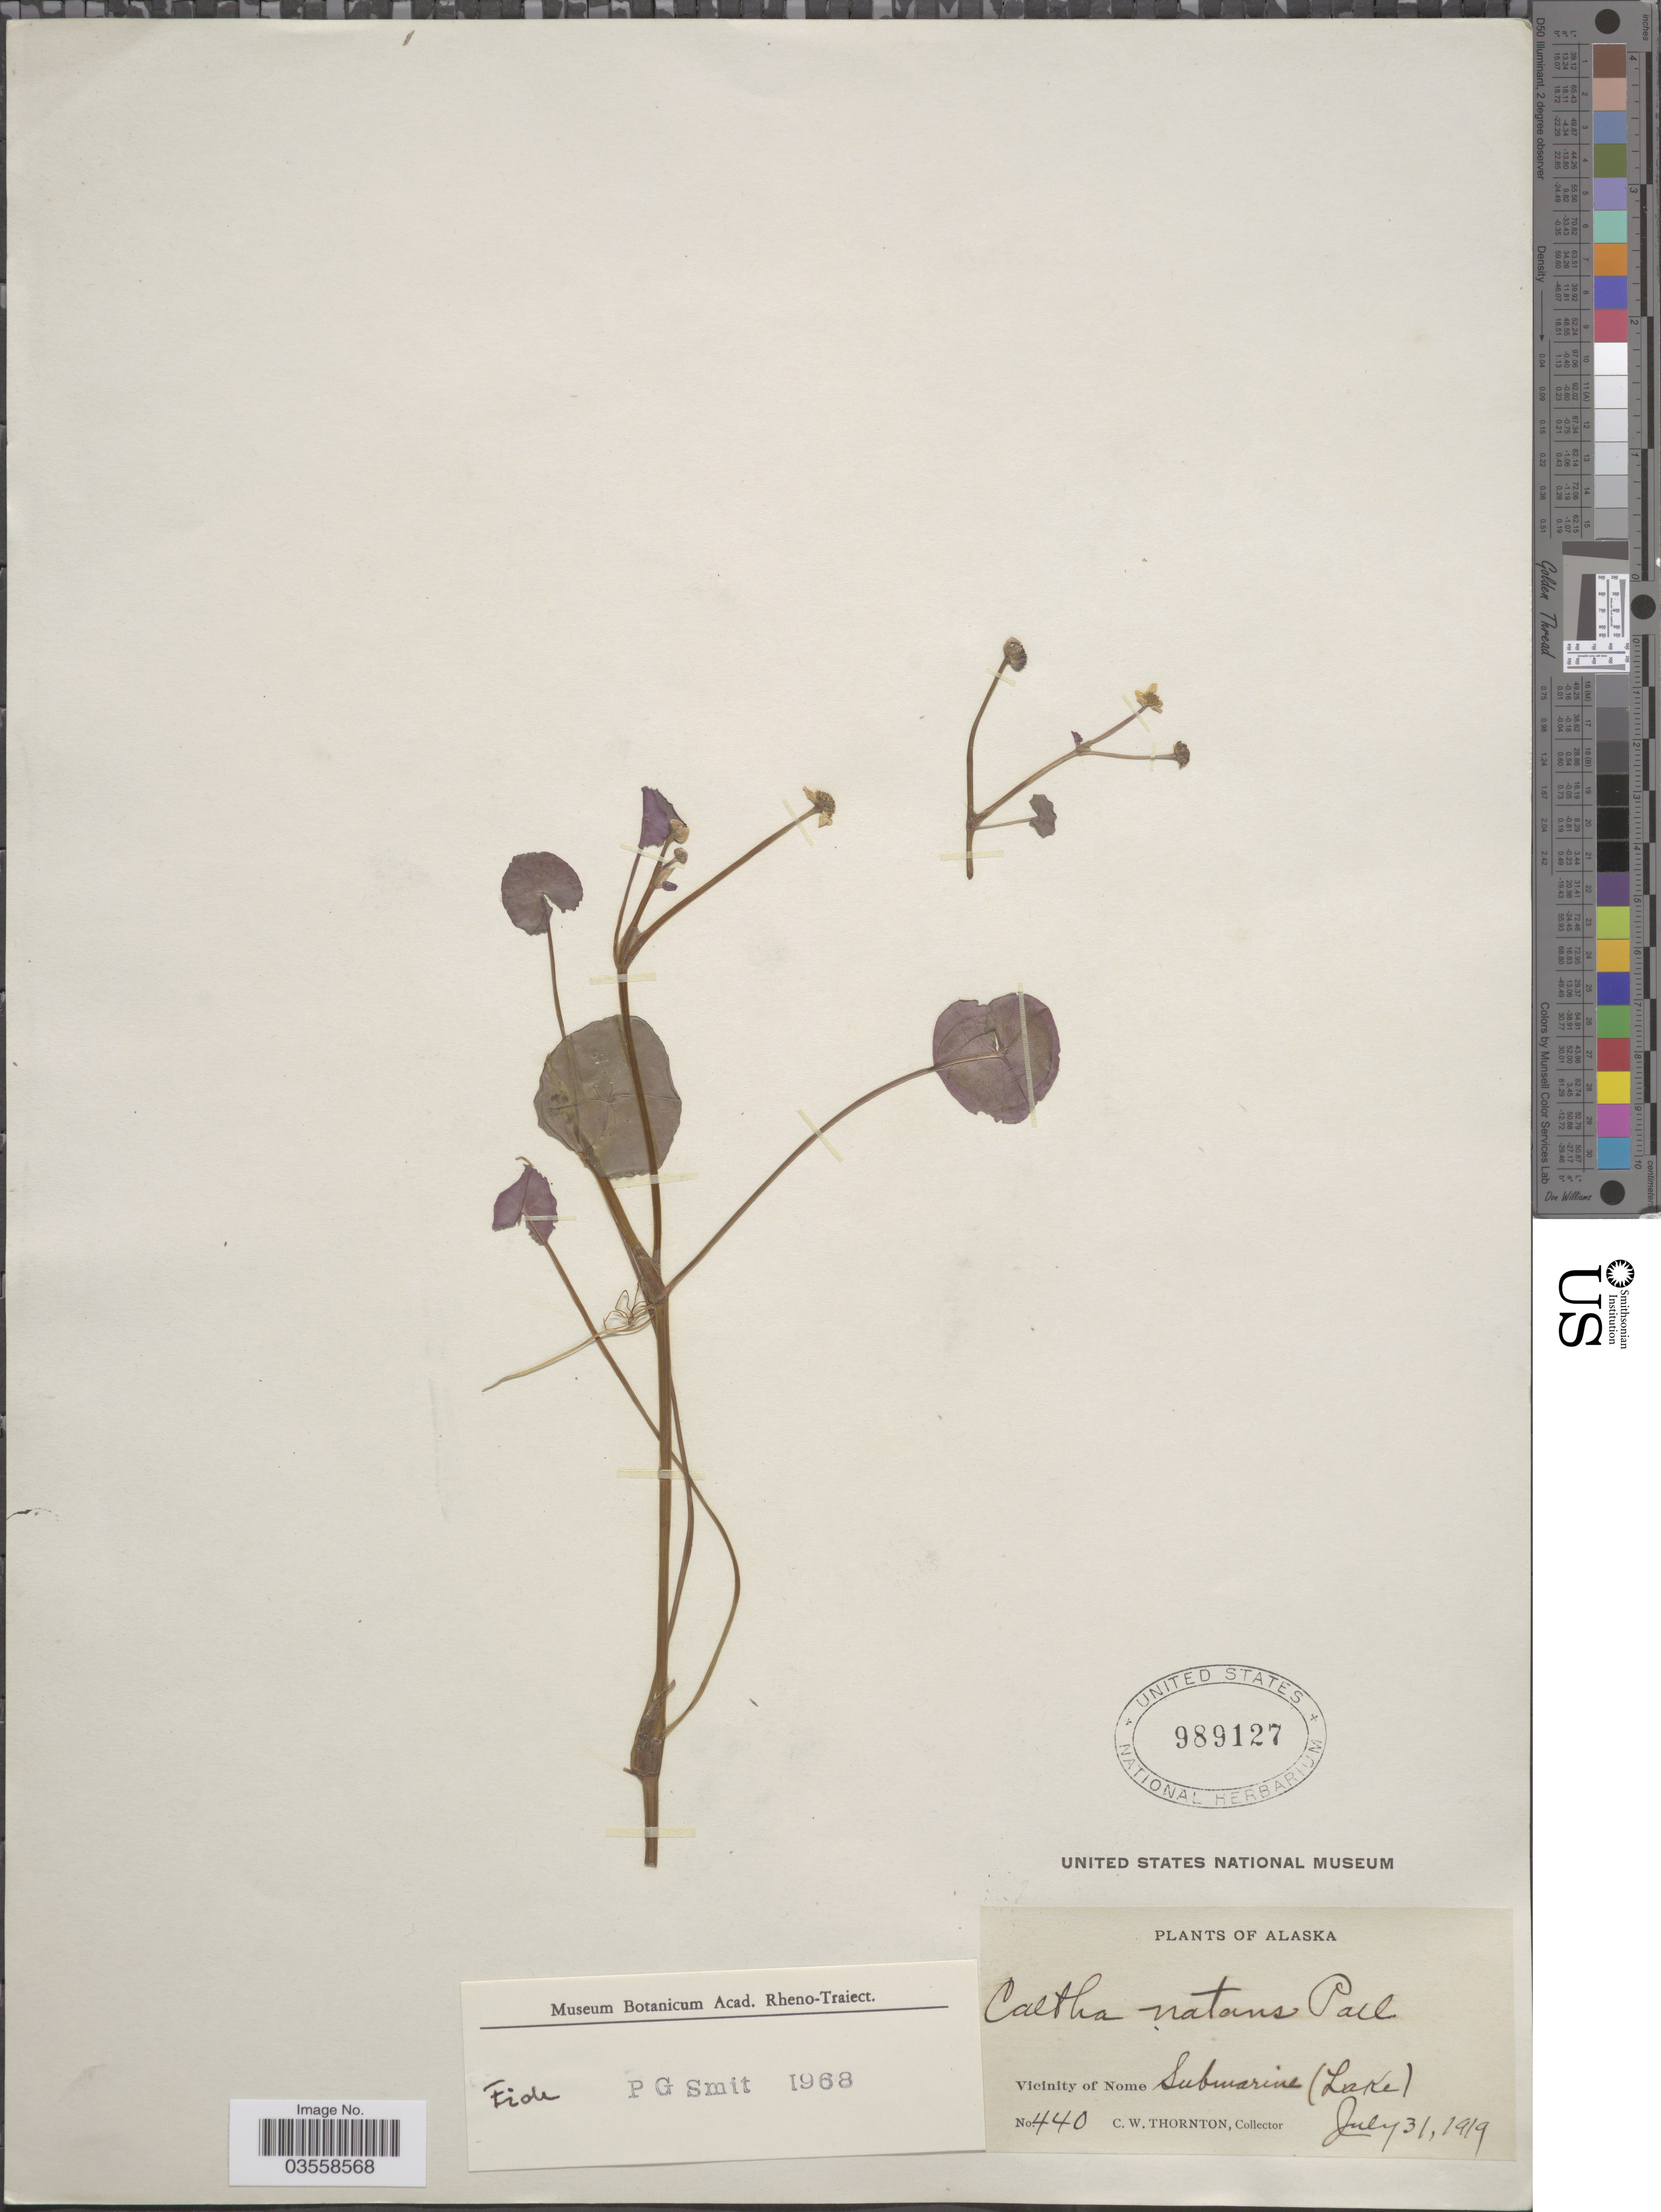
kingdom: Plantae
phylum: Tracheophyta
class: Magnoliopsida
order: Ranunculales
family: Ranunculaceae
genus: Caltha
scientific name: Caltha natans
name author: Pall.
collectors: C. Thornton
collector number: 440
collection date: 1919-07-31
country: United States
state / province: Alaska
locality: Vicinity of Nome Submarine (Lake).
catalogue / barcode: US 989127